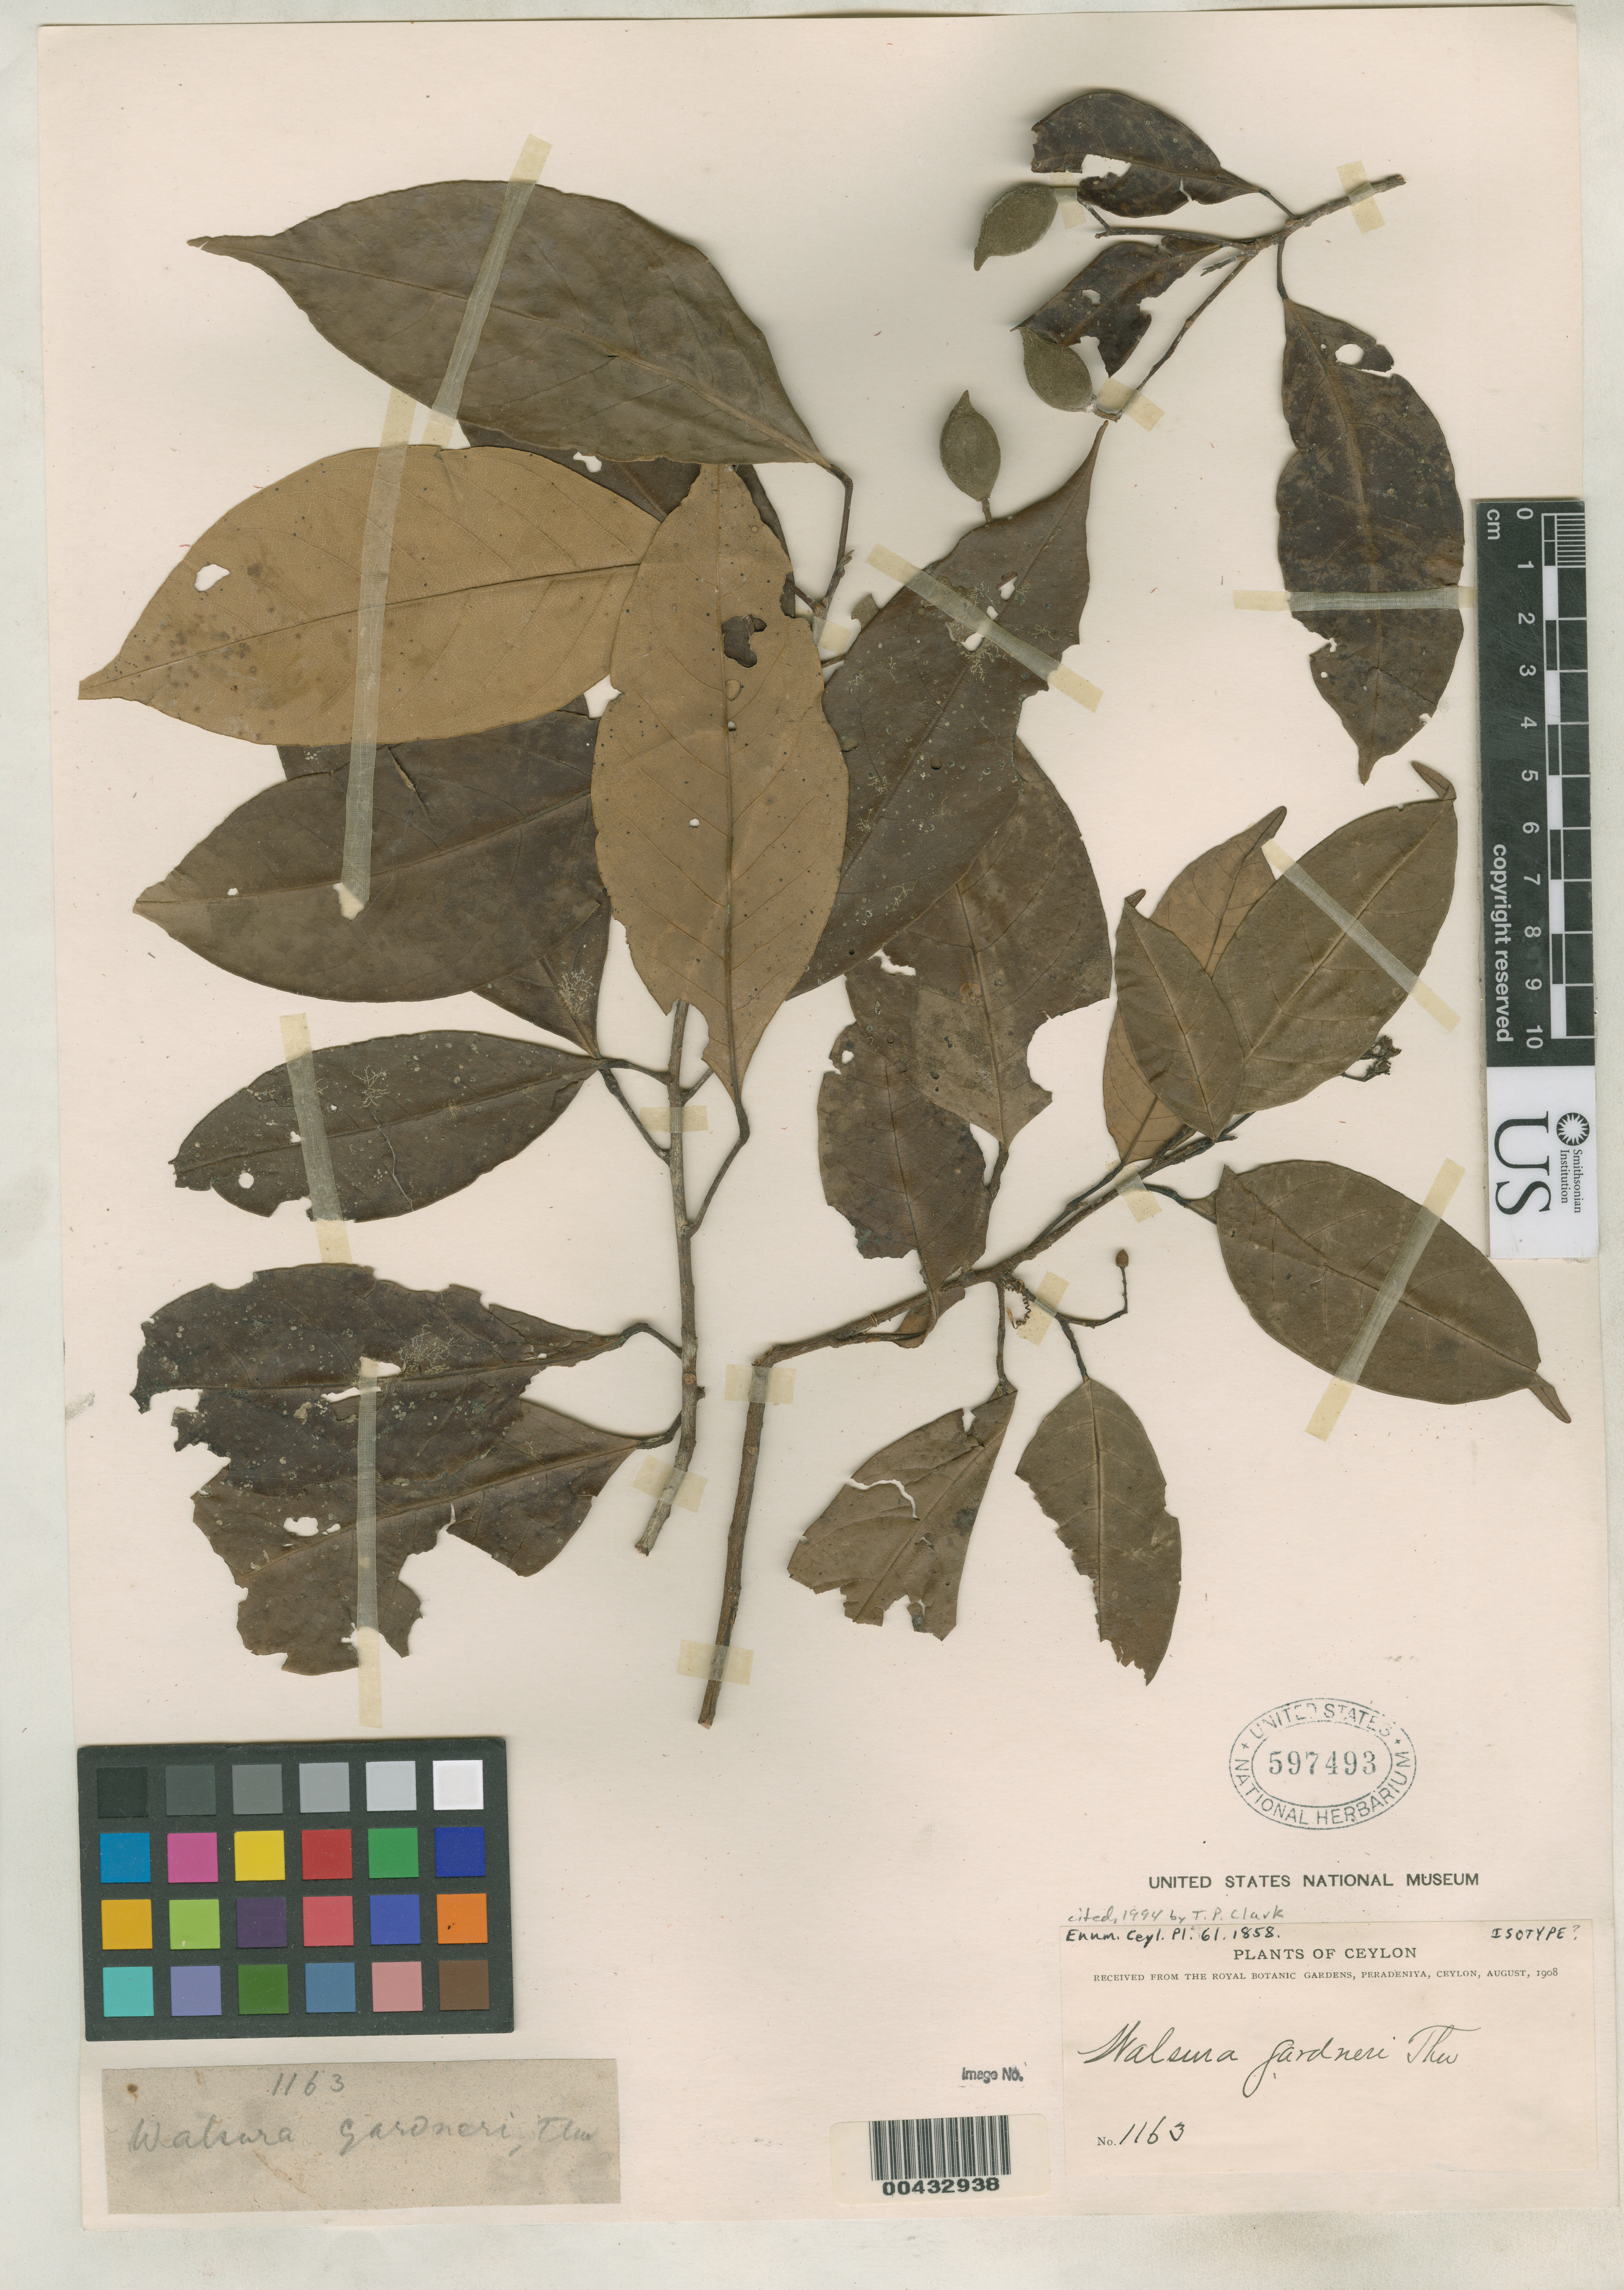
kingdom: Plantae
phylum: Tracheophyta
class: Magnoliopsida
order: Sapindales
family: Meliaceae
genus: Walsura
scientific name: Walsura gardneri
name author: Thwaites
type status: Possible Type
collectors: G. H. K. Thwaites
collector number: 1163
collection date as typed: without date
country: Sri Lanka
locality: Ceylon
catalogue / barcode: US 597493